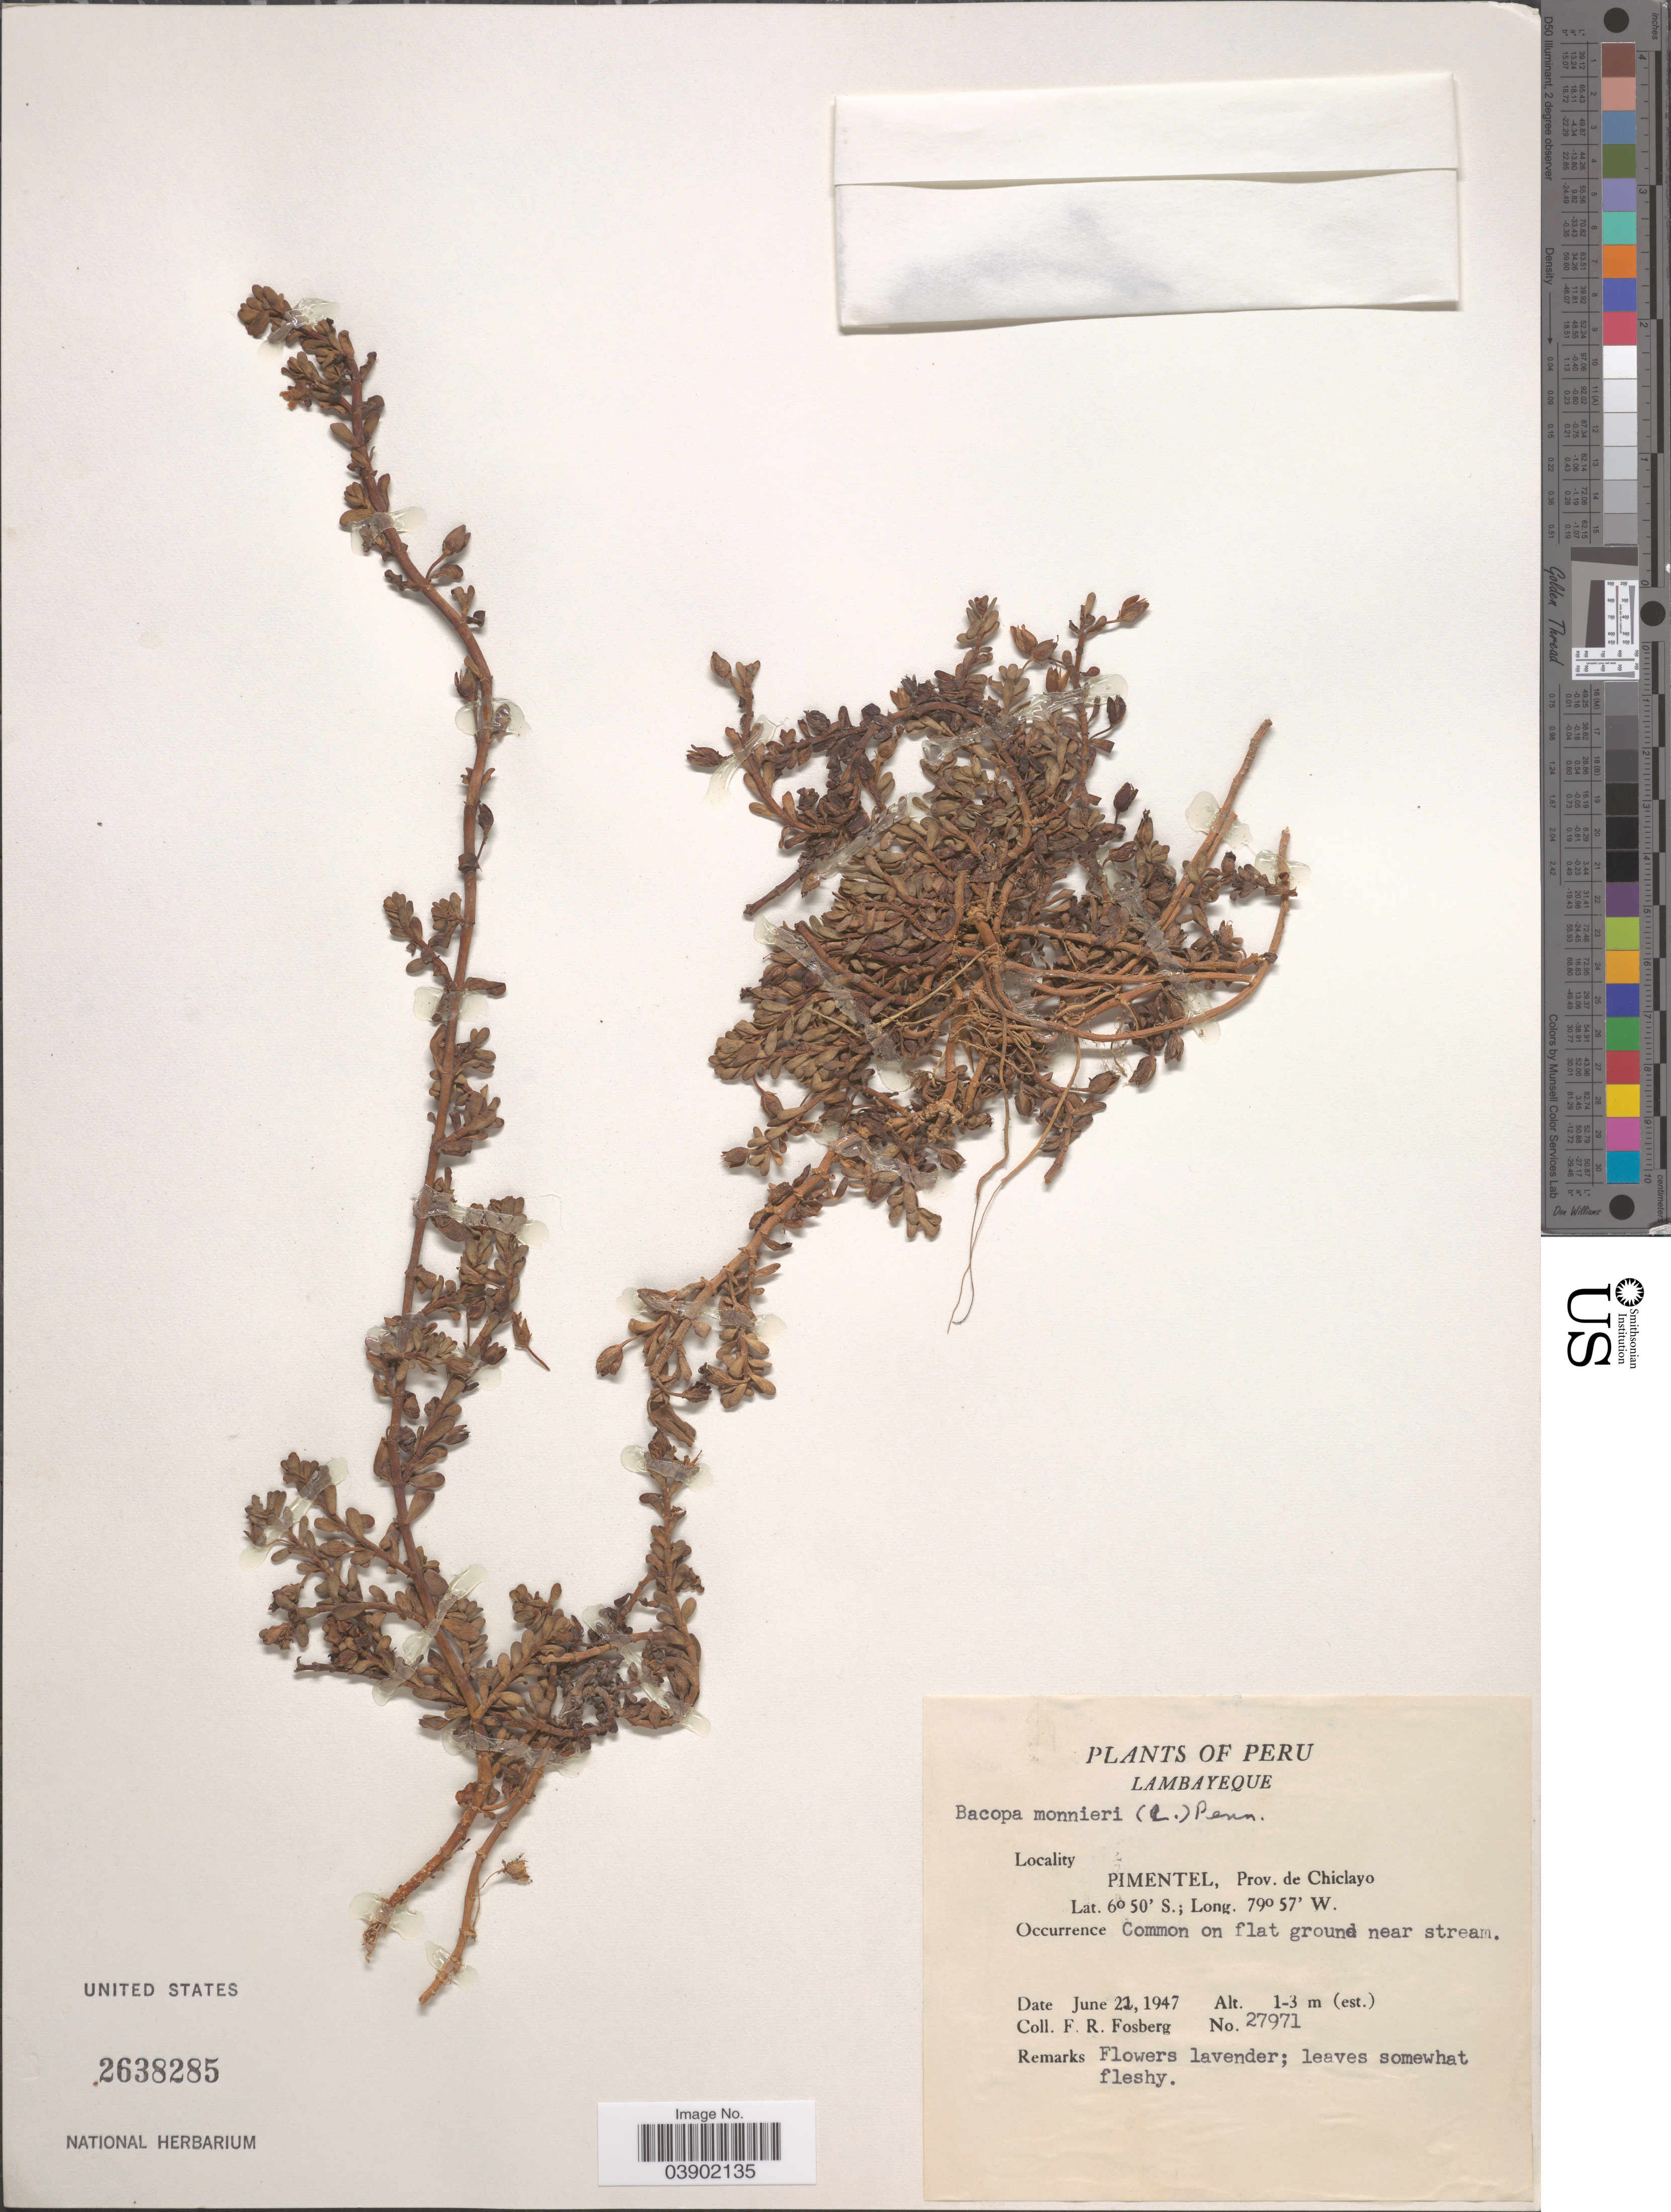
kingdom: Plantae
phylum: Tracheophyta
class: Magnoliopsida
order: Lamiales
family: Plantaginaceae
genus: Bacopa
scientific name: Bacopa monnieri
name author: (L.) Pennell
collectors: F. R. Fosberg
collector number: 27971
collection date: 1947-06-22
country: Peru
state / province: Lambayeque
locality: Pimentel, Prov. de Chiclayo.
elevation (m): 1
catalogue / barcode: US 2638285